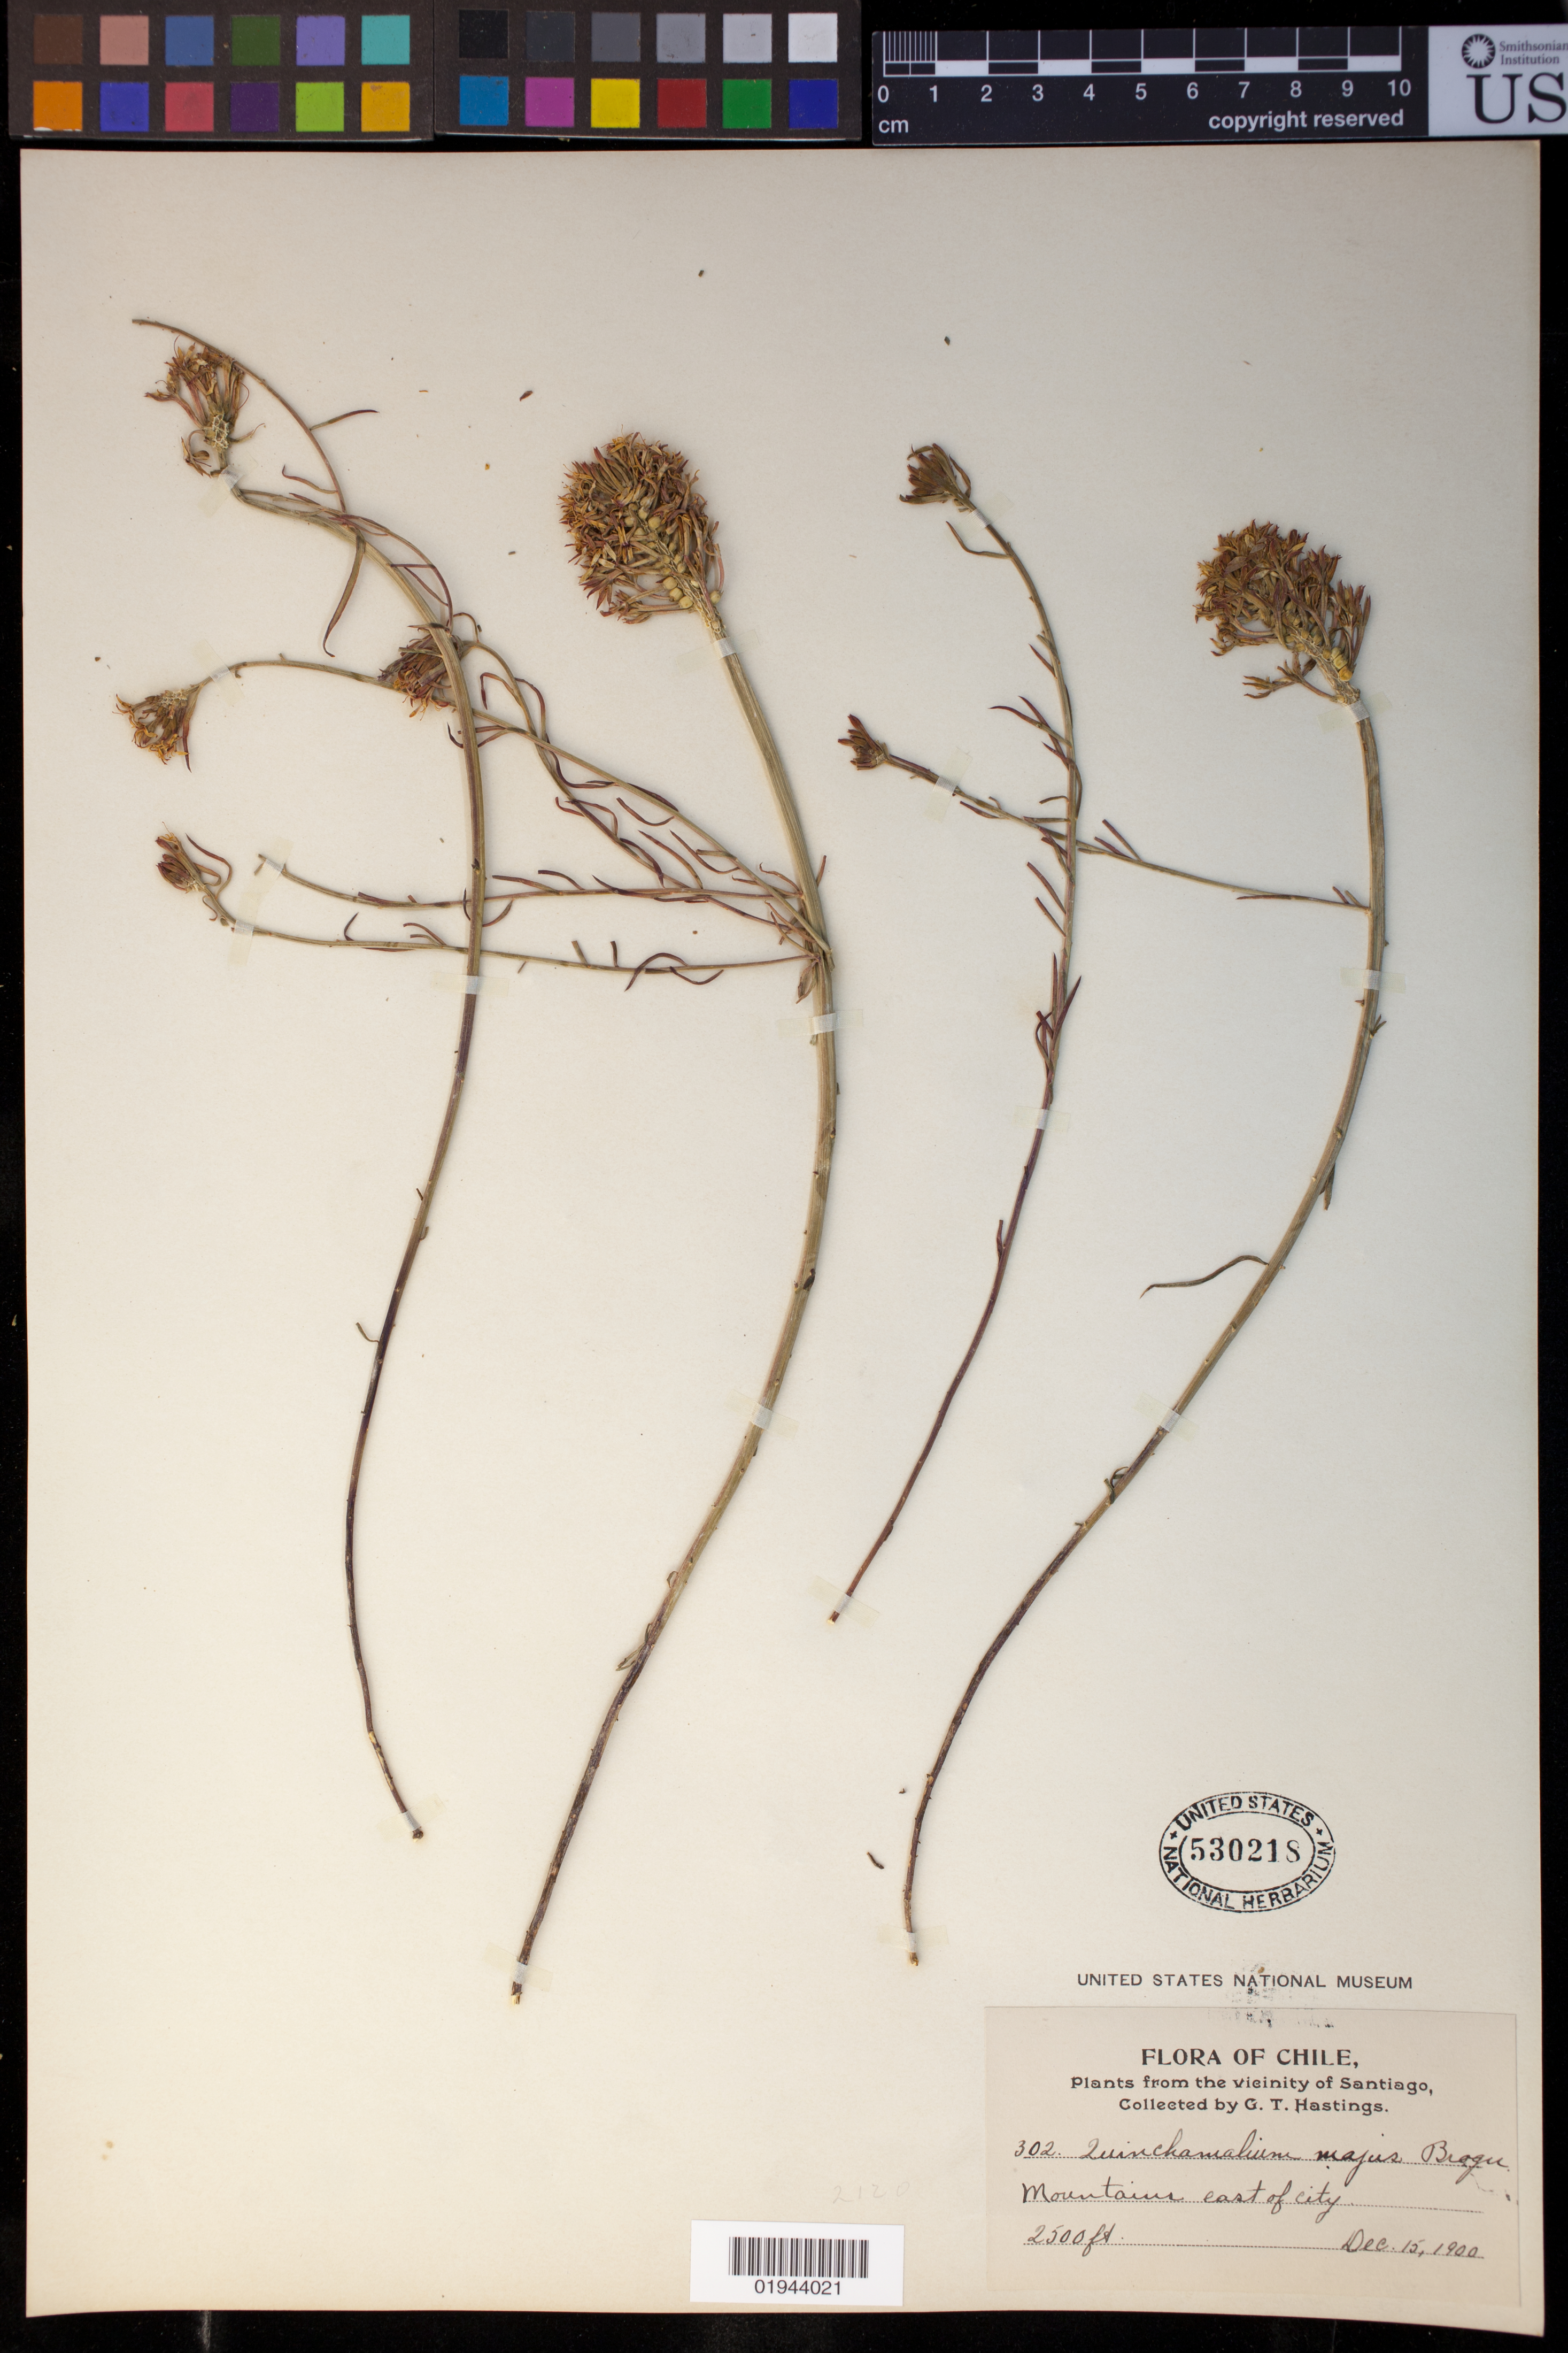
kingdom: Plantae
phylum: Tracheophyta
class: Magnoliopsida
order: Santalales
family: Schoepfiaceae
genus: Quinchamalium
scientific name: Quinchamalium majus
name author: Brongn.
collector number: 302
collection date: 1900-12-15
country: Chile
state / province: Región Metropolitana (RM)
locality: Vicinity of Santiago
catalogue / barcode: US 530218